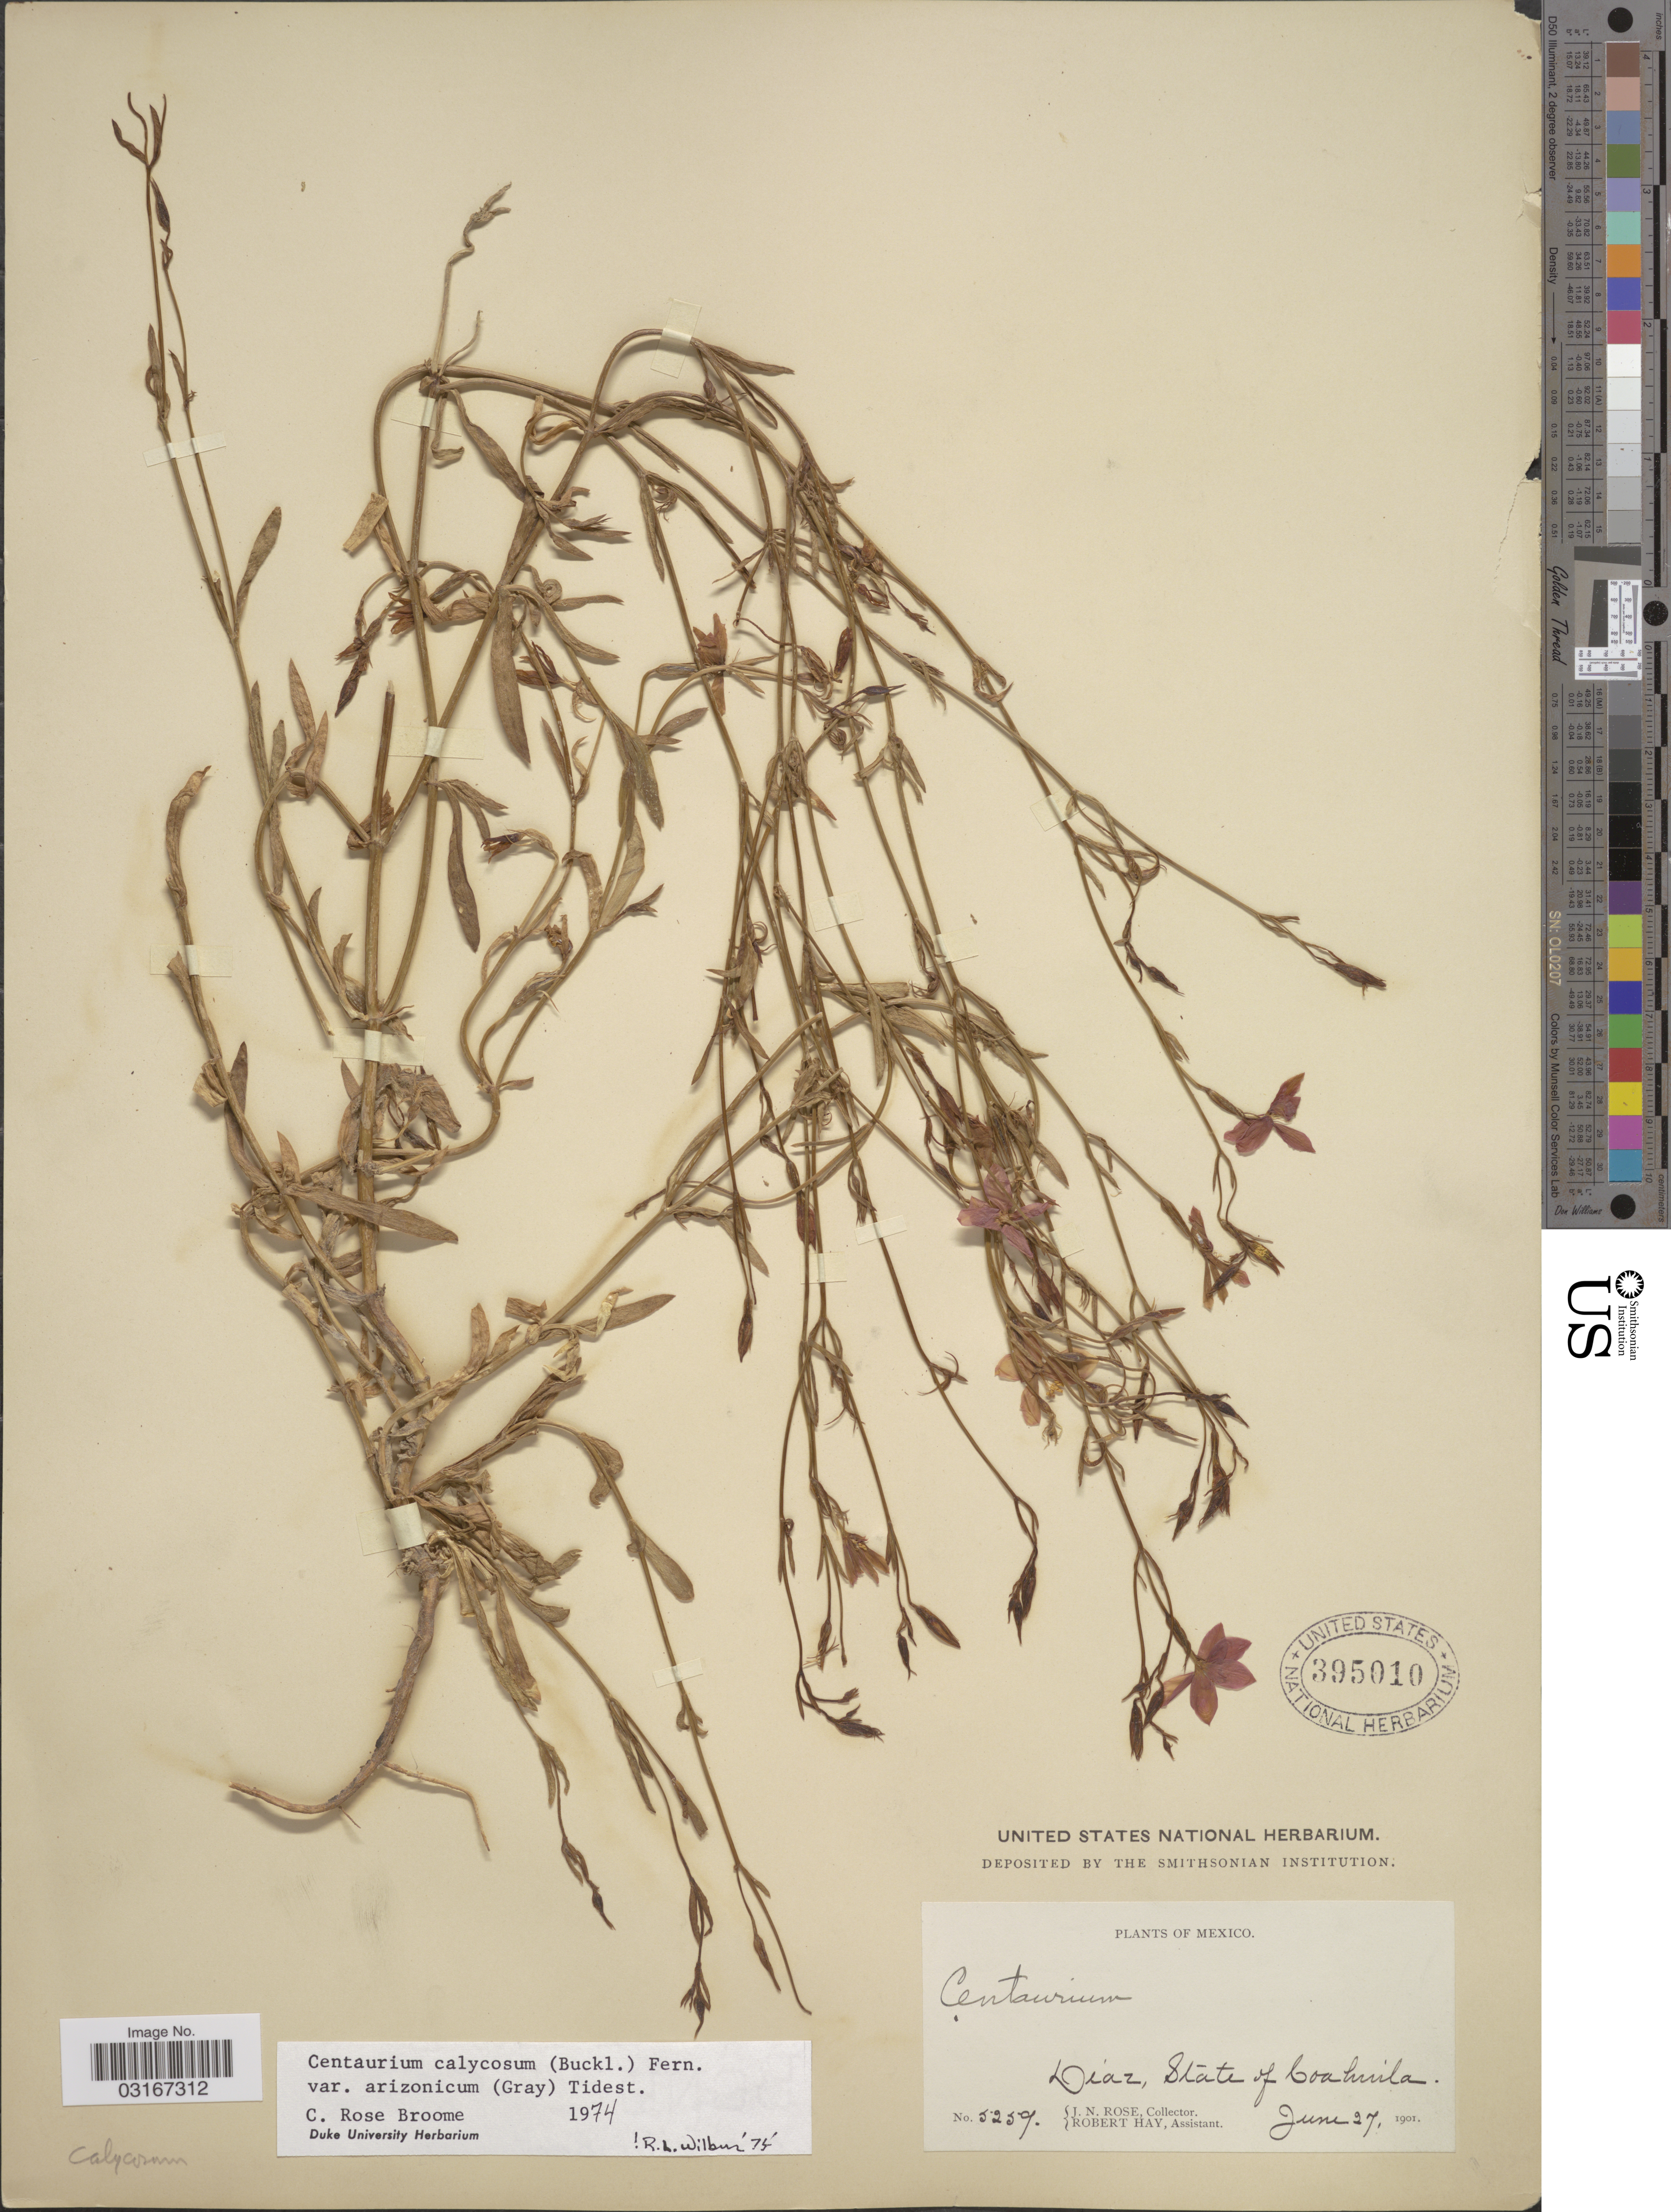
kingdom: Plantae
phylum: Tracheophyta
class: Magnoliopsida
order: Gentianales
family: Gentianaceae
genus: Centaurium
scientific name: Centaurium calycosum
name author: (Buckley) Buckley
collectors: J. N. Rose & R. H. Hay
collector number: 5259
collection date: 1901-06-27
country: Mexico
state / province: Coahuila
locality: Diaz.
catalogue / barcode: US 395010